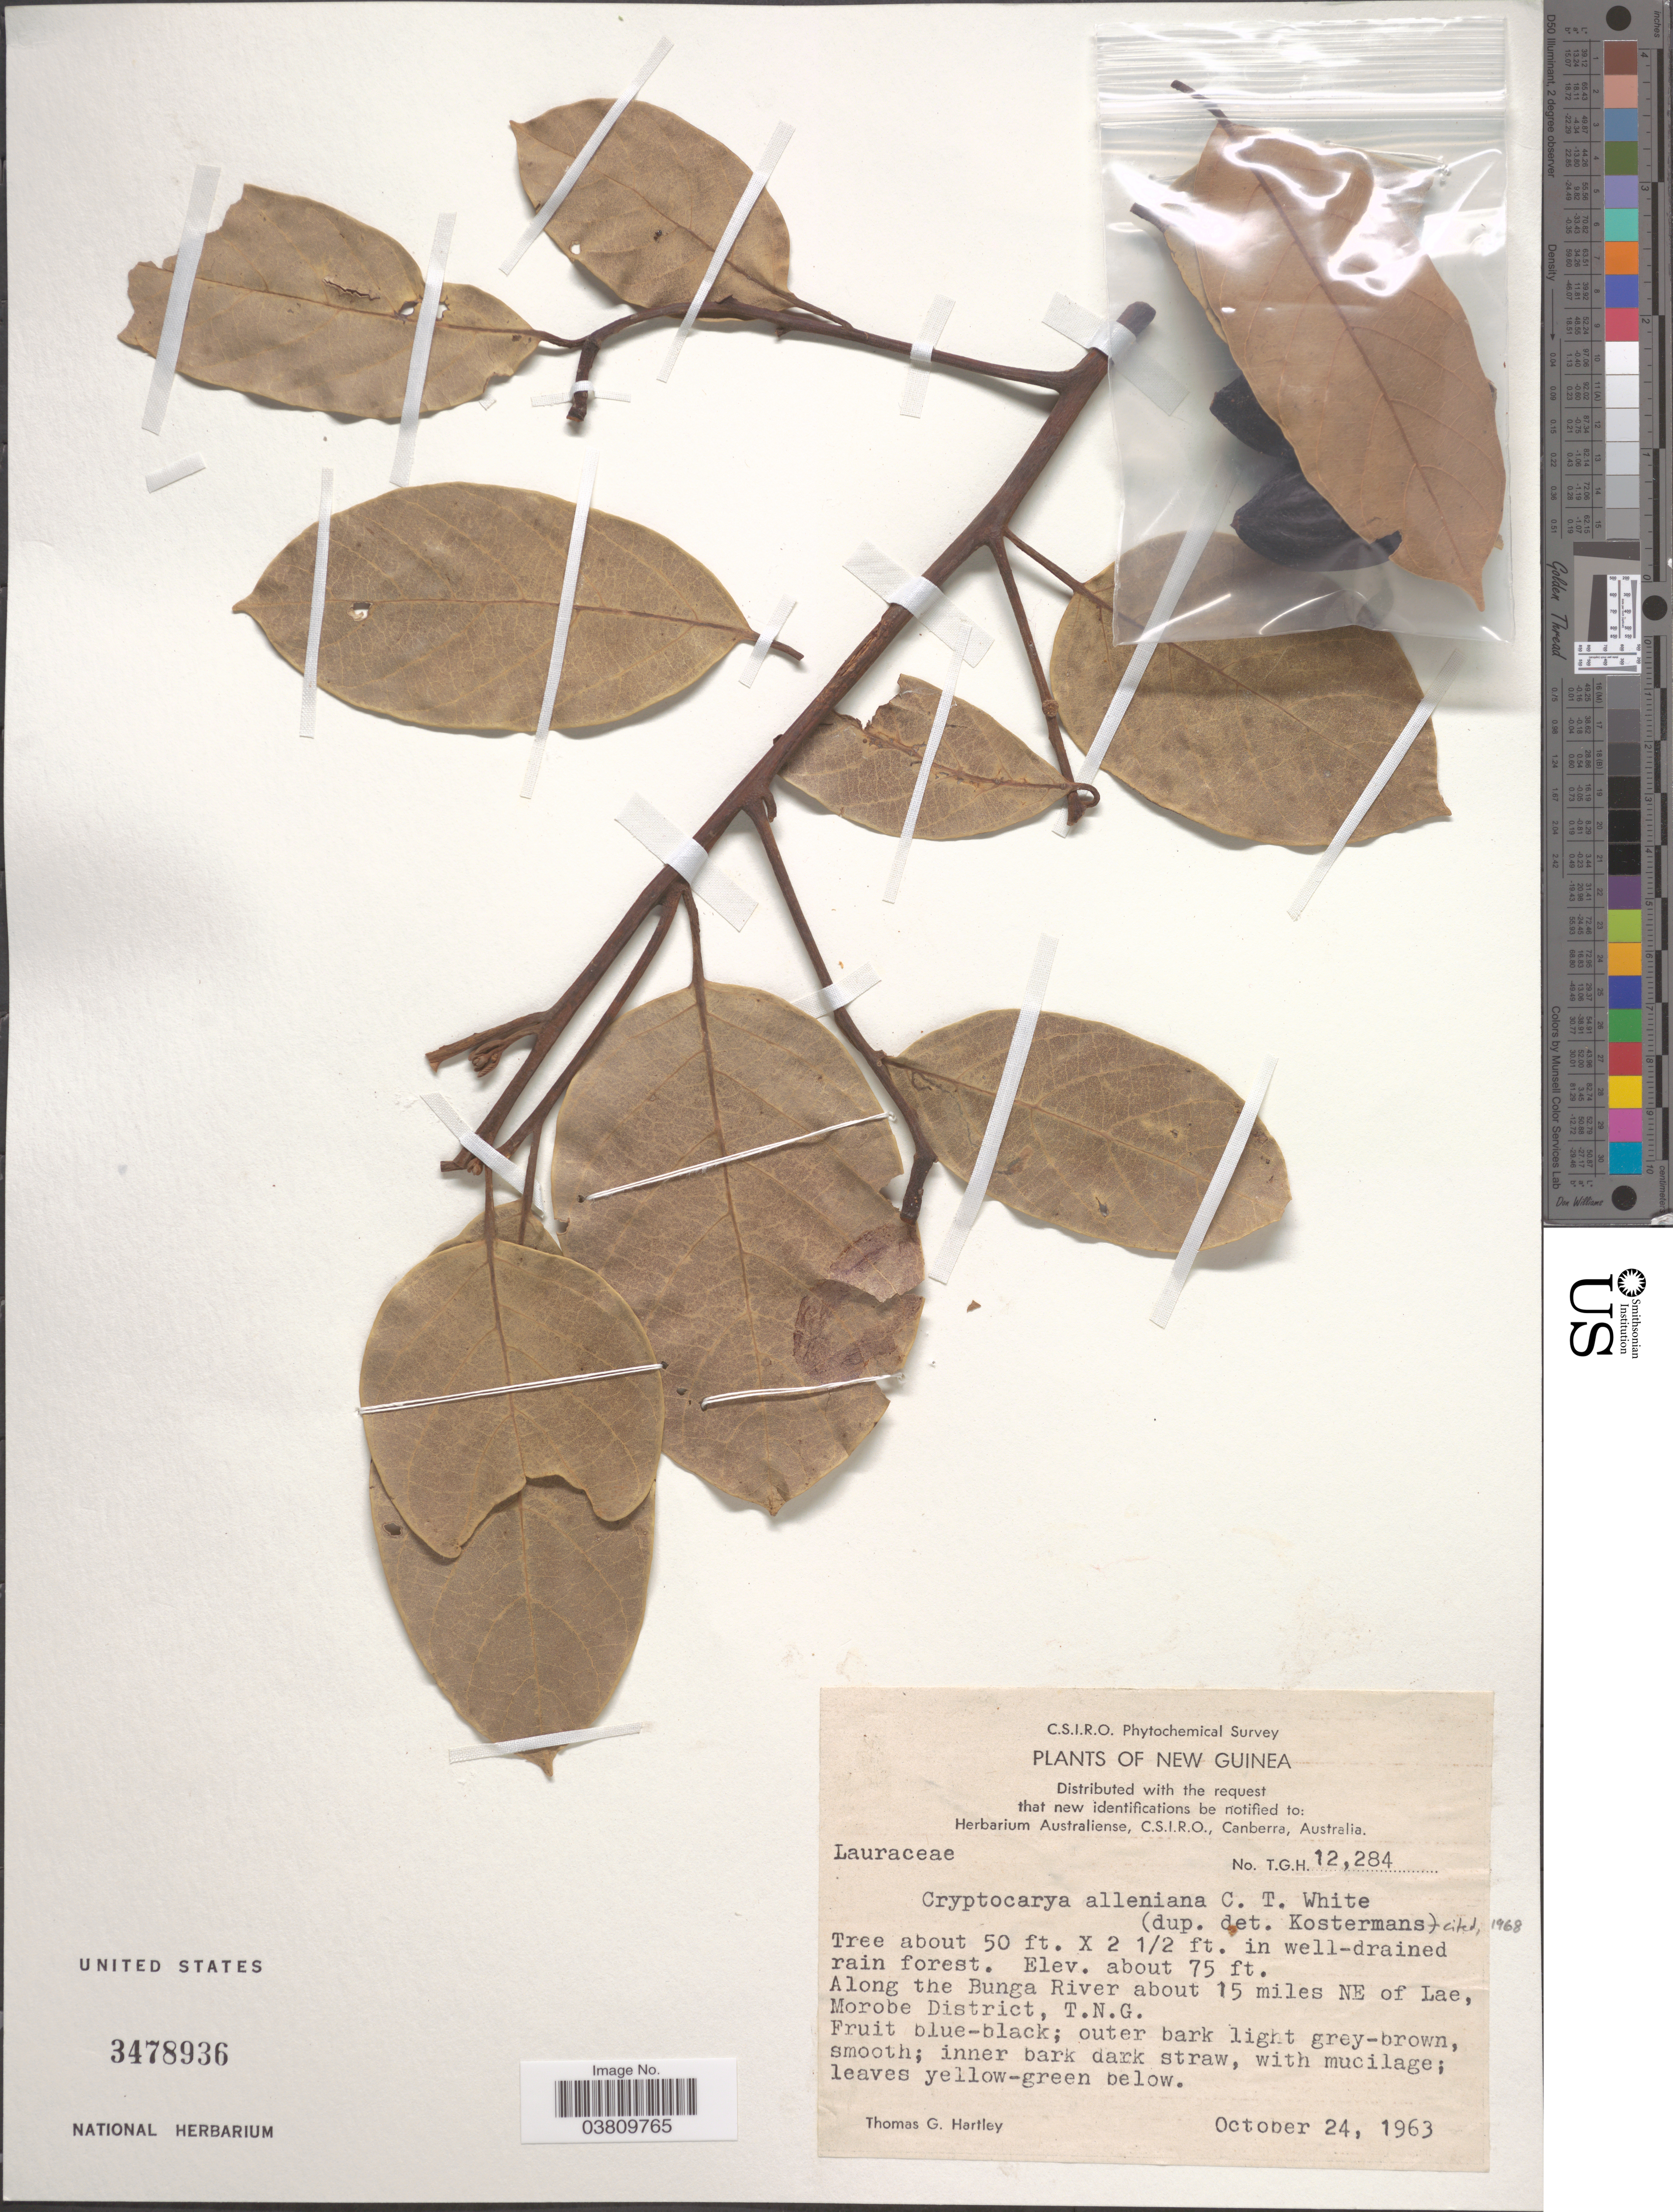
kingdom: Plantae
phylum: Tracheophyta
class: Magnoliopsida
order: Laurales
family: Lauraceae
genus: Cryptocarya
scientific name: Cryptocarya alleniana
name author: C.T. White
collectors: T. G. Hartley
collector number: TGH 12284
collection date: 1963-10-24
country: Papua New Guinea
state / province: Morobe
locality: New Guinea. Along the Bunga River about 15 miles NE of Lae, Morobe District, T.N.G.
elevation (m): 23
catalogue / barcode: US 3478936